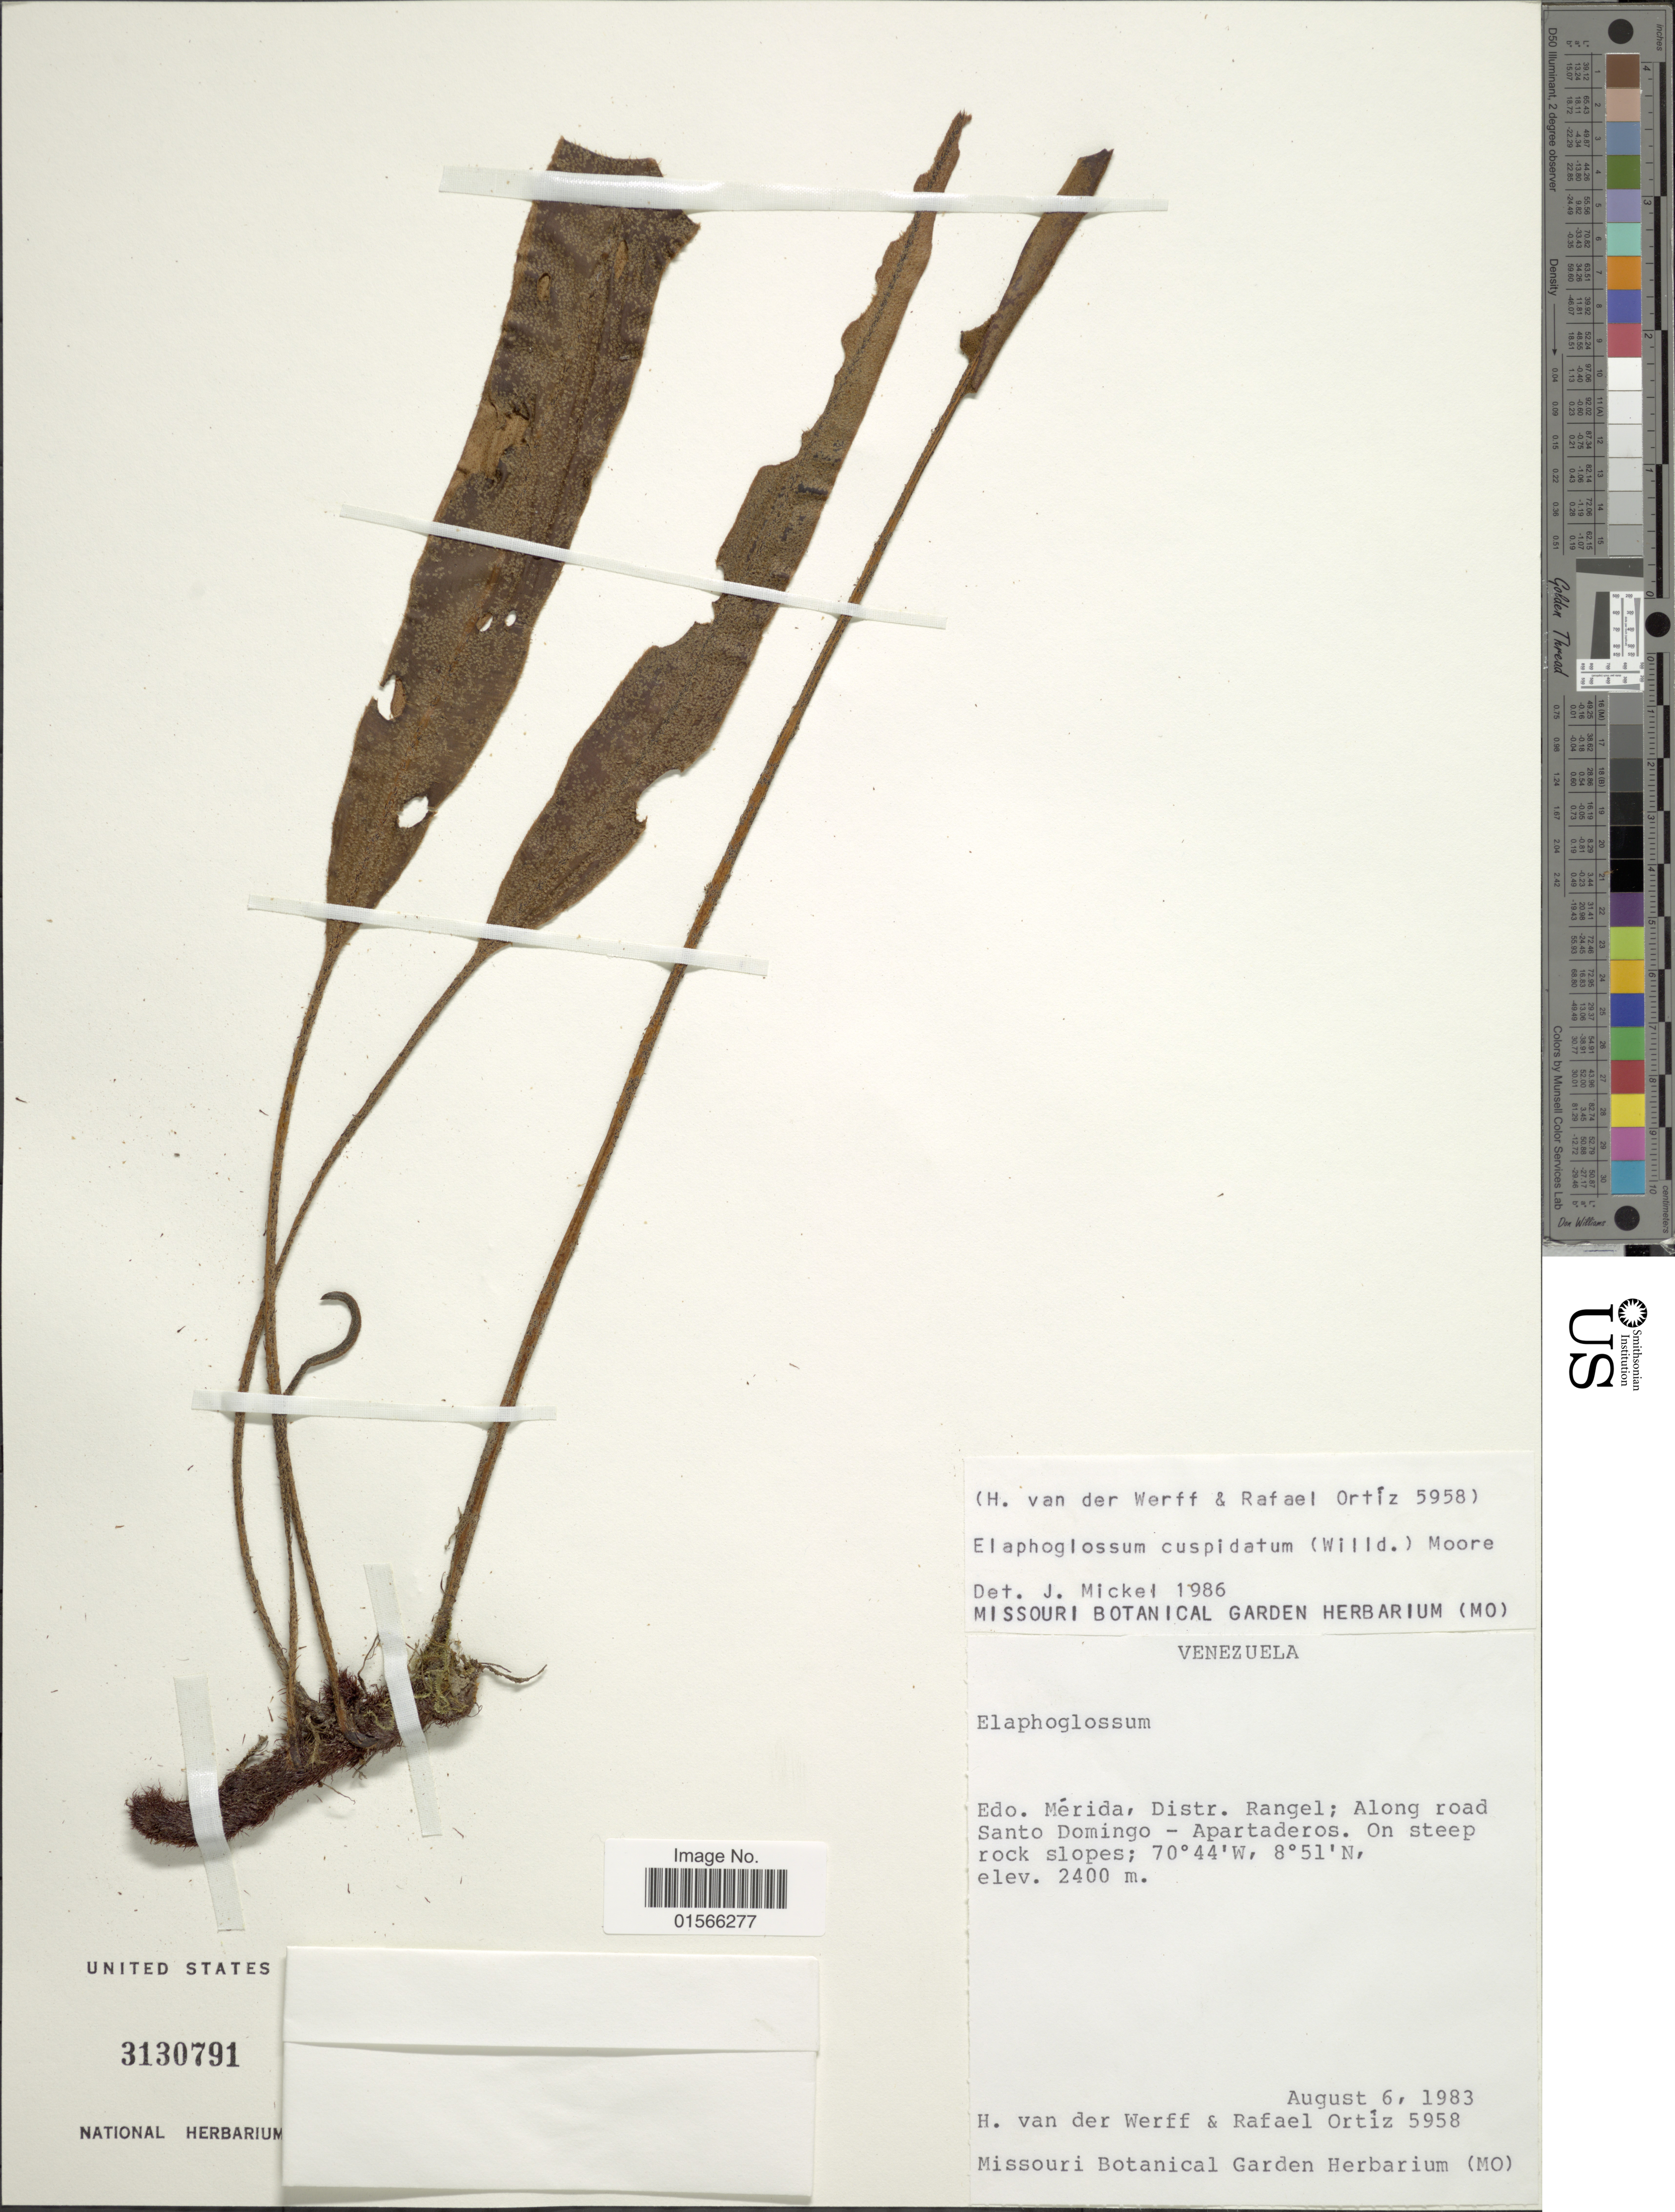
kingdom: Plantae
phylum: Tracheophyta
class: Polypodiopsida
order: Polypodiales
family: Dryopteridaceae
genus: Elaphoglossum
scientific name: Elaphoglossum cuspidatum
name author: (Willd.) T. Moore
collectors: H. van der Werff & R. Ortíz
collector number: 5958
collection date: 1983-08-06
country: Venezuela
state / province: Mérida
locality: Distr Rangel; aAlong road Santo Domingo - Apartaderos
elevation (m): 2400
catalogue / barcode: US 3130791